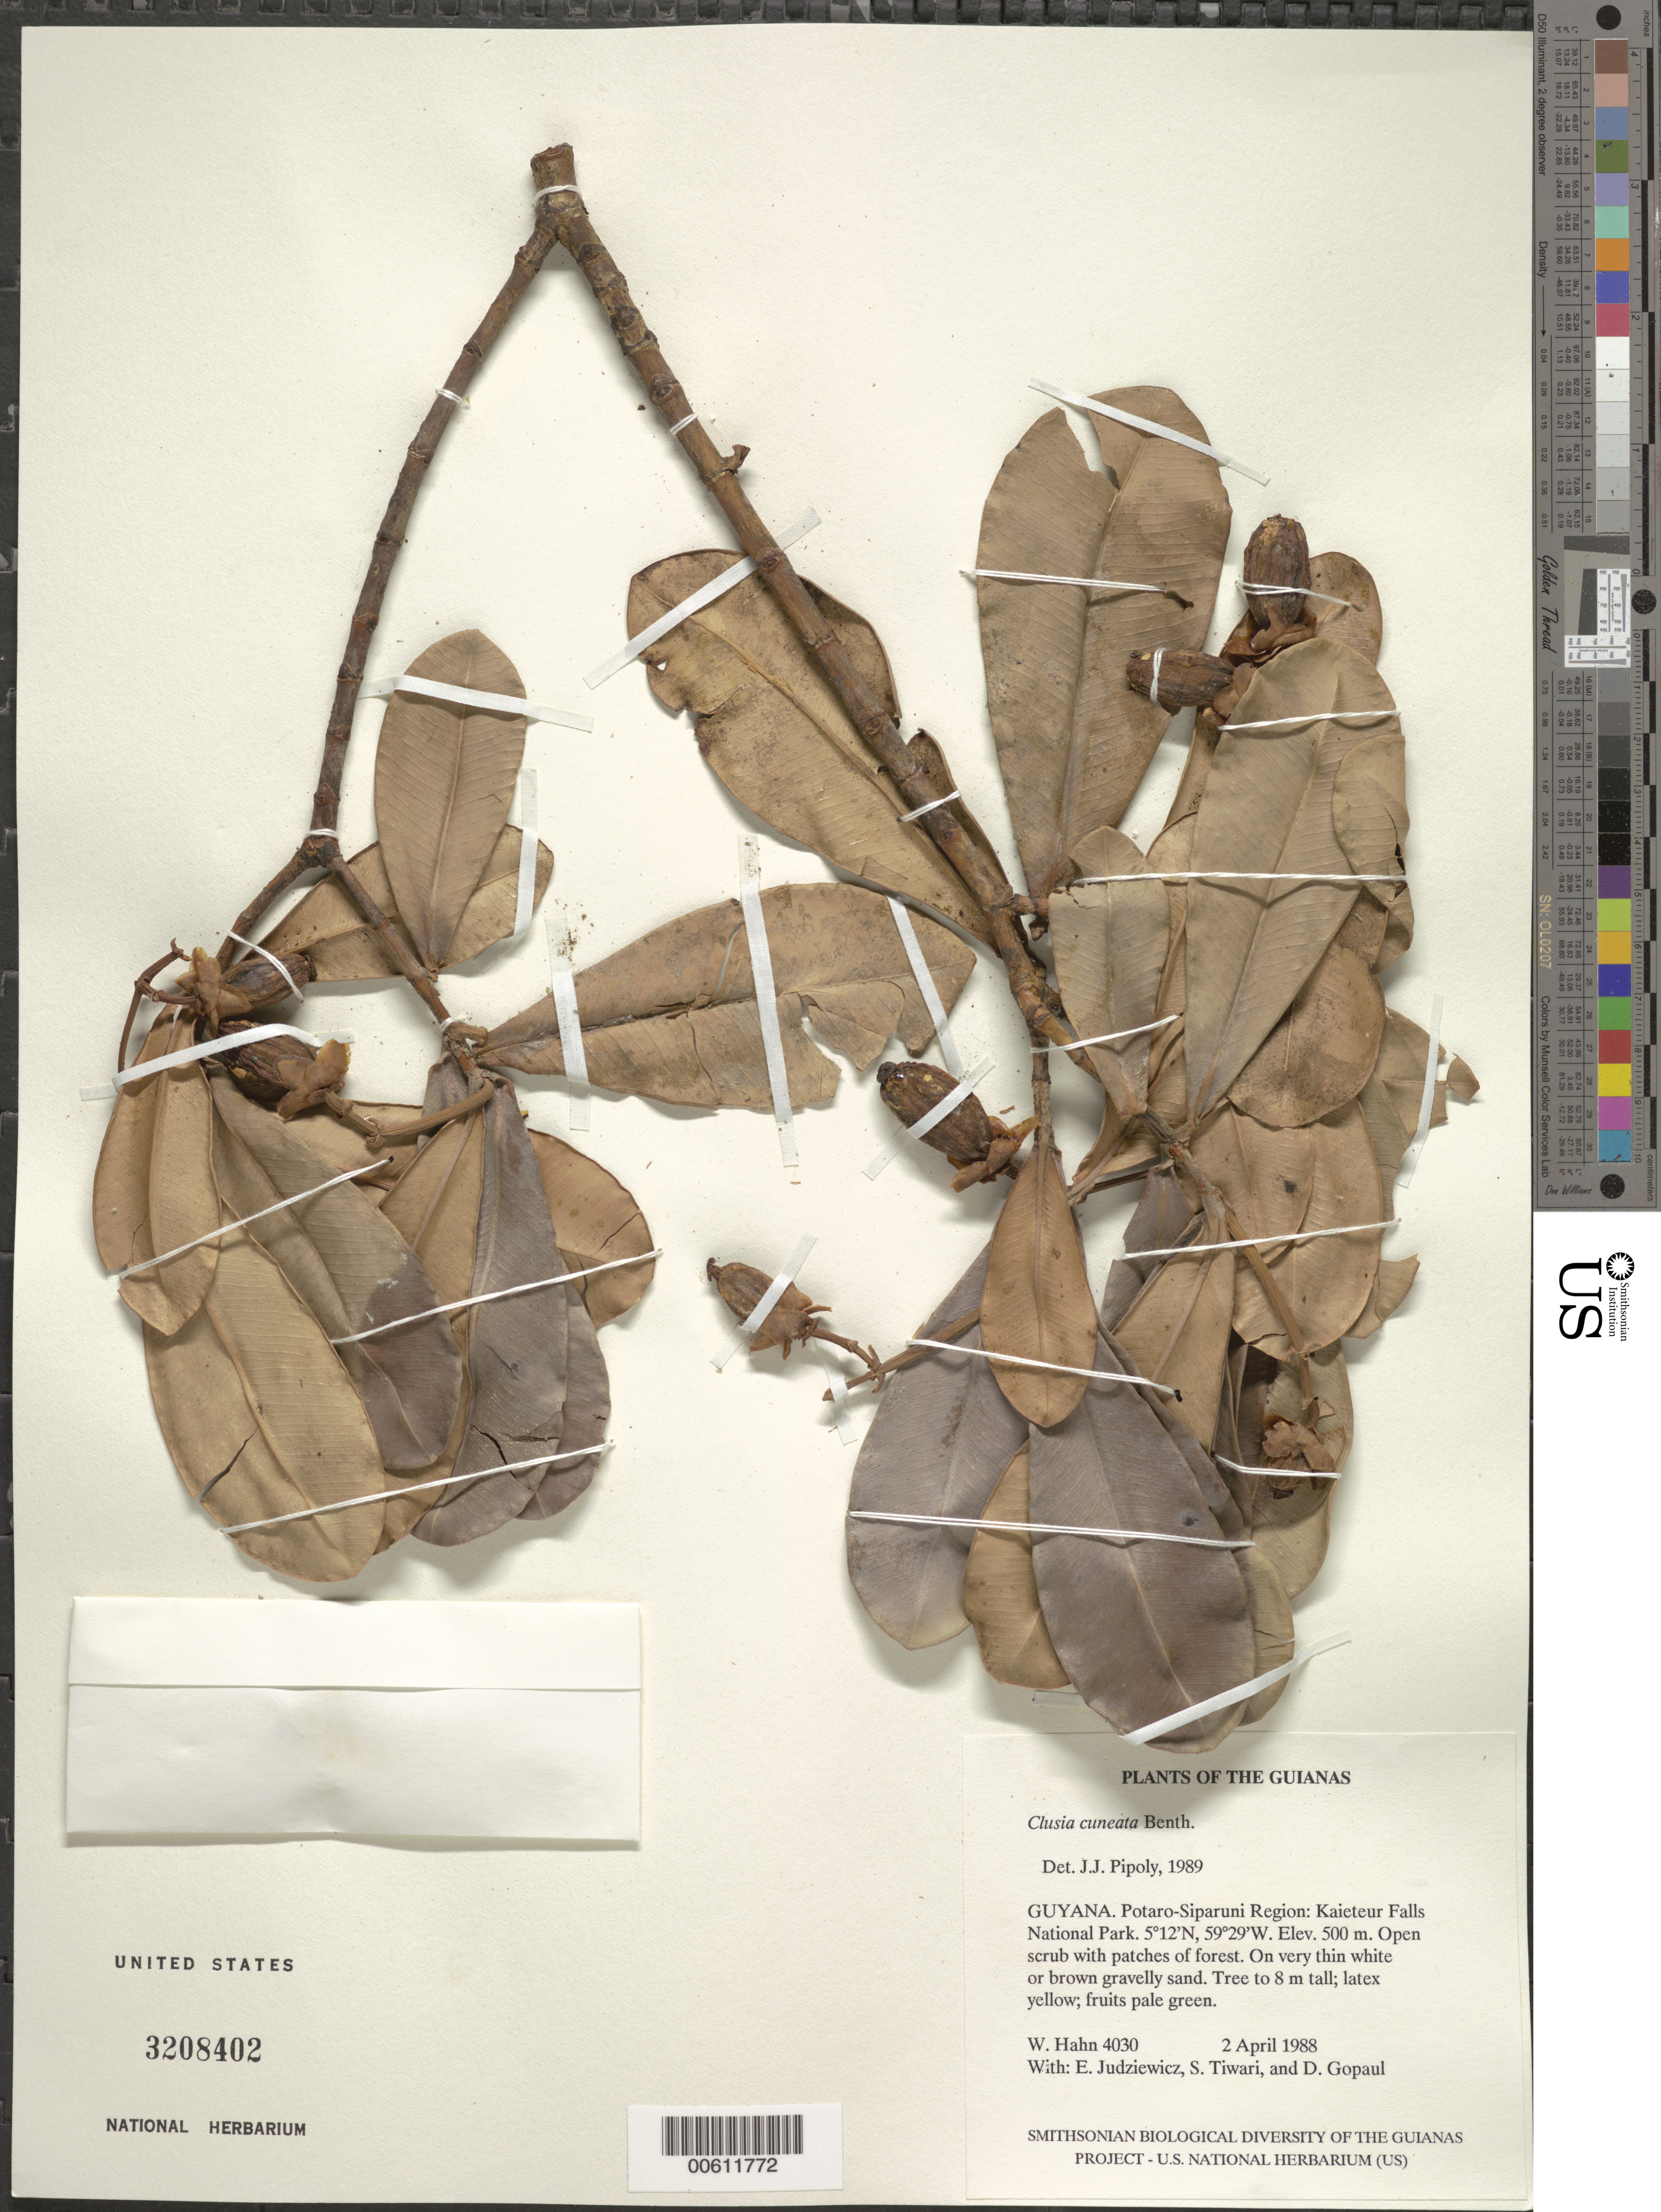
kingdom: Plantae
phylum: Tracheophyta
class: Magnoliopsida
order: Malpighiales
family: Clusiaceae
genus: Clusia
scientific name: Clusia cuneata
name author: Benth.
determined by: Pipoly, J. J., III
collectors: W. Hahn, E. J. Judziewicz, S. Tiwari & D. Gopaul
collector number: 4030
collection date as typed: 2 April 1988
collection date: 1988-04-02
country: Guyana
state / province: Potaro-Siparuni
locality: Kaieteur Falls National Park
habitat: Open scrub with patches of forest. On very thin white or brown gravelly sand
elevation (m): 500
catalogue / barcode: US 3208402